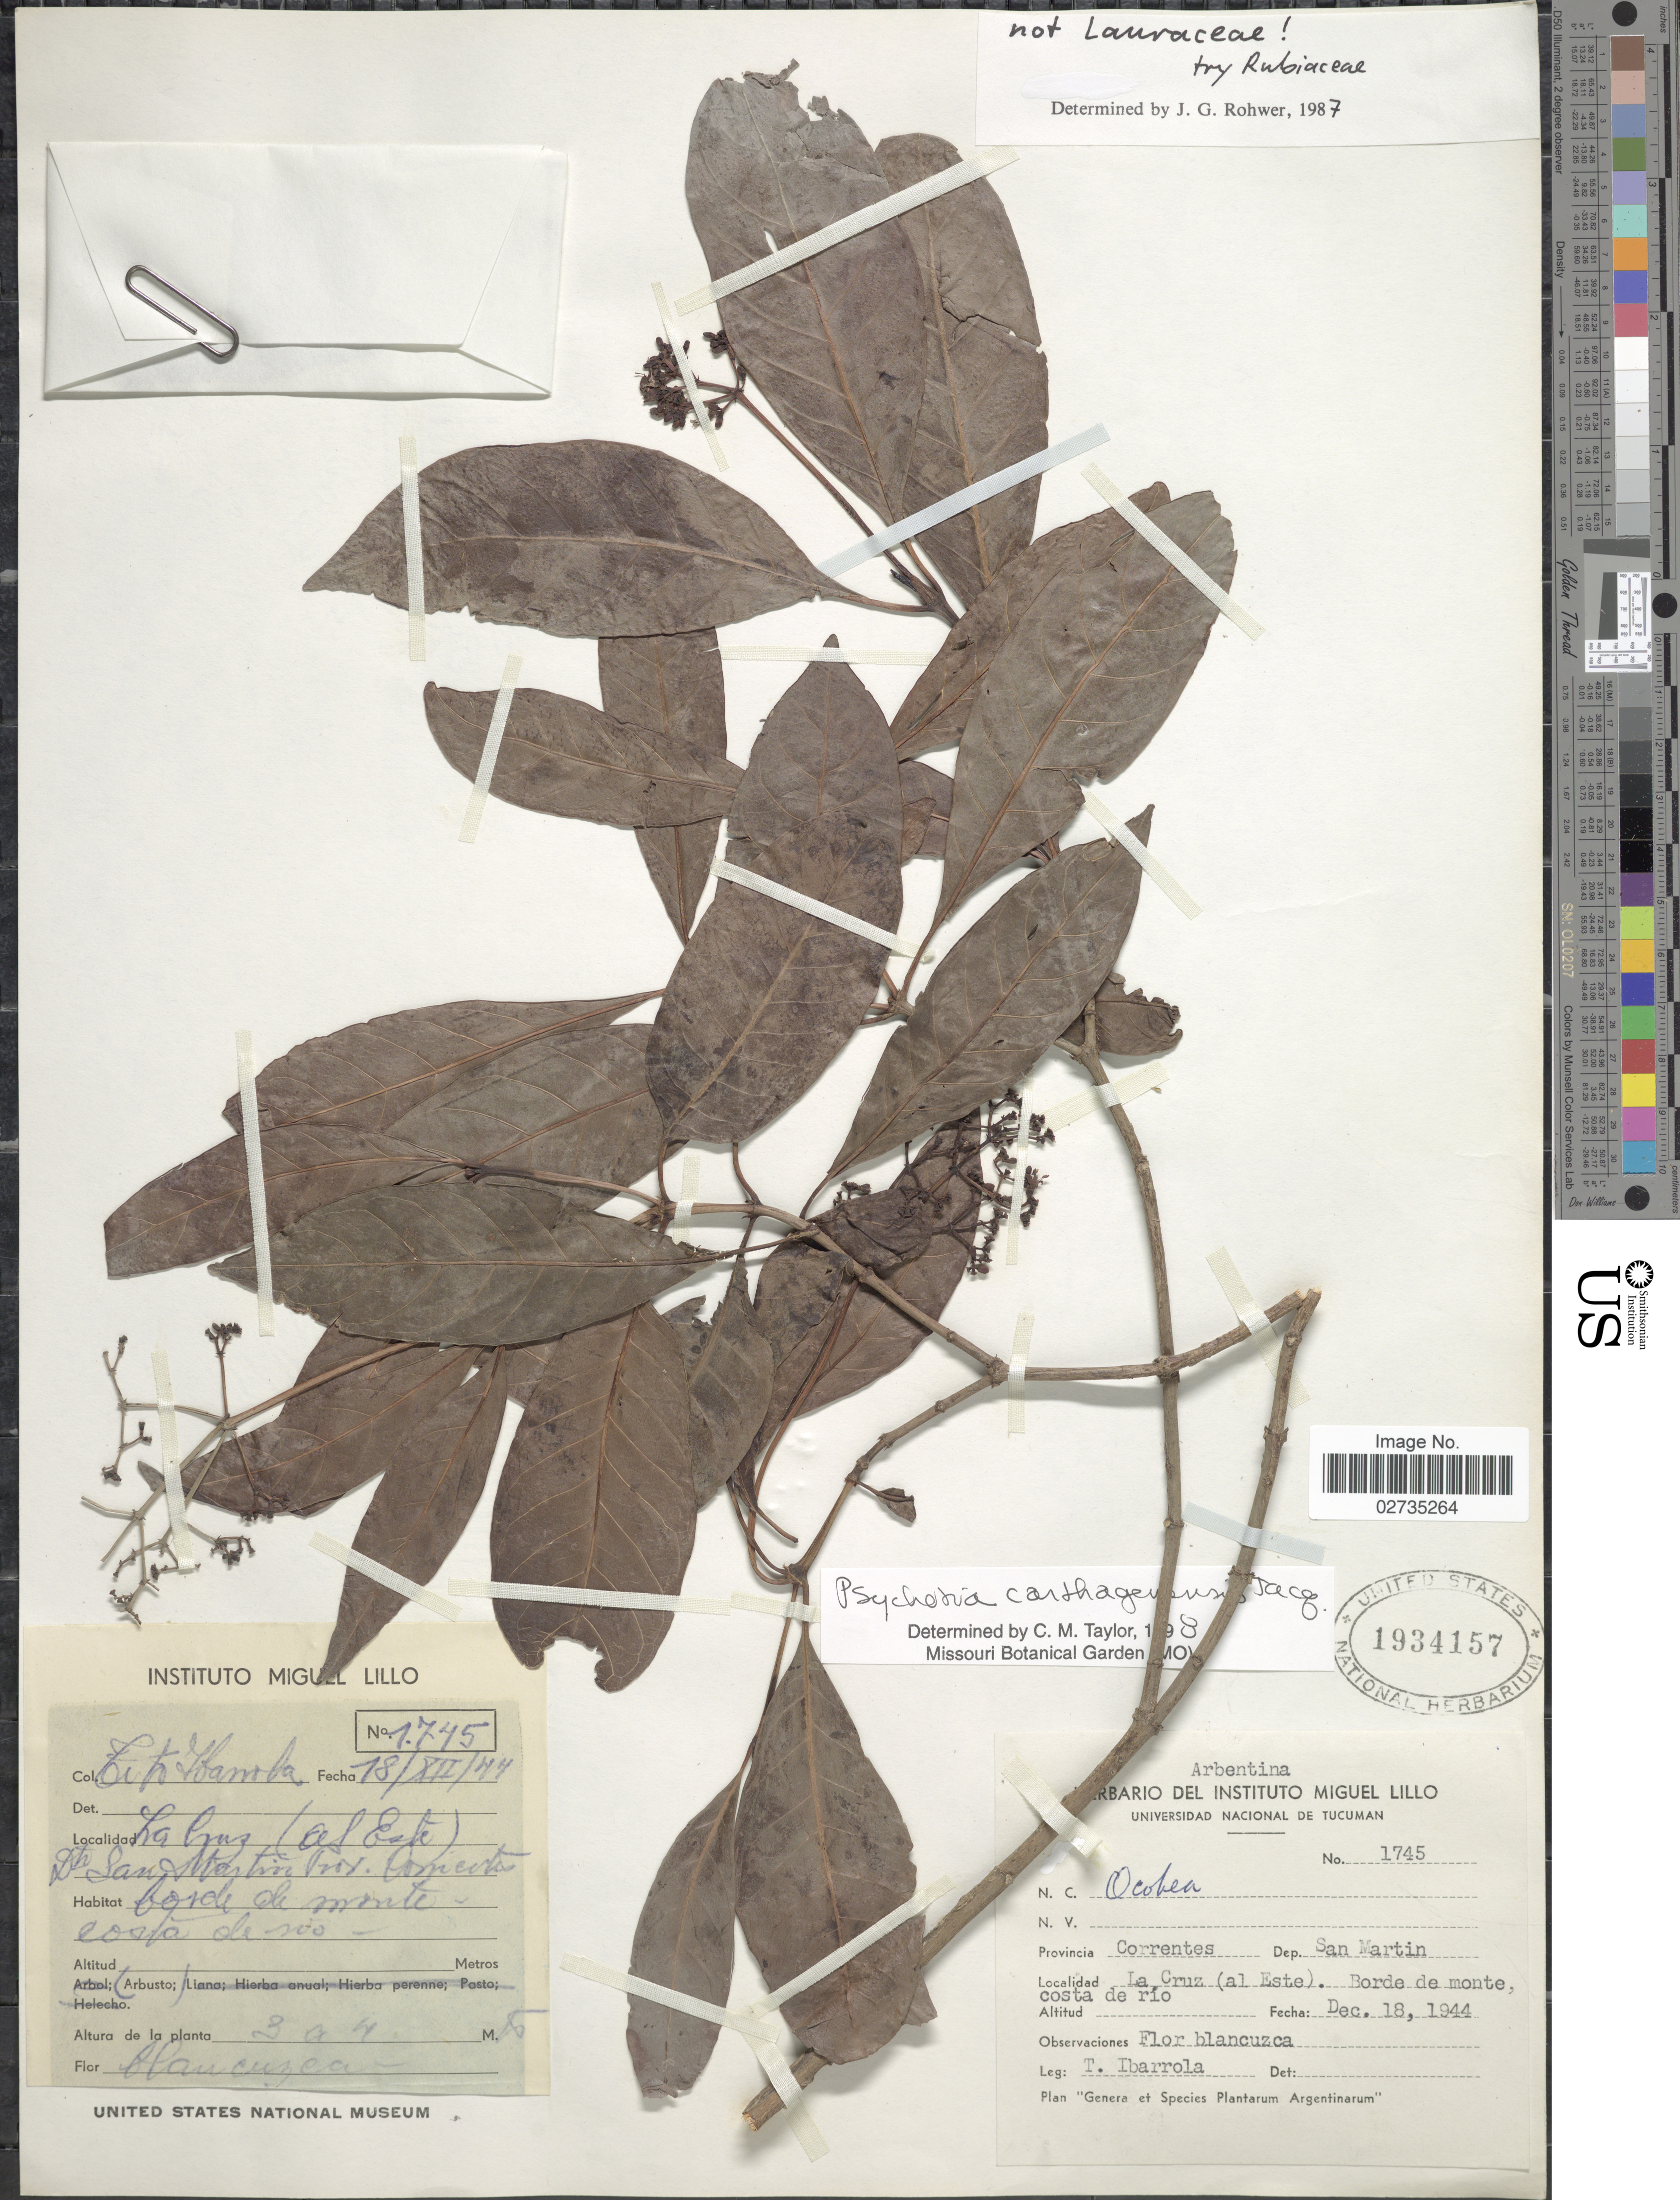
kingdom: Plantae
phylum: Tracheophyta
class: Magnoliopsida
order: Gentianales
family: Rubiaceae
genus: Psychotria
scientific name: Psychotria carthagenensis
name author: Jacq.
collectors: T. Ibarrola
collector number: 1745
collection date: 1944-12-18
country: Argentina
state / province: Corrientes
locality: Provincia Corrientes, Dep. San Martin, La Cruz (al Este) Borde de monte costa de rio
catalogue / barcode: US 1934157